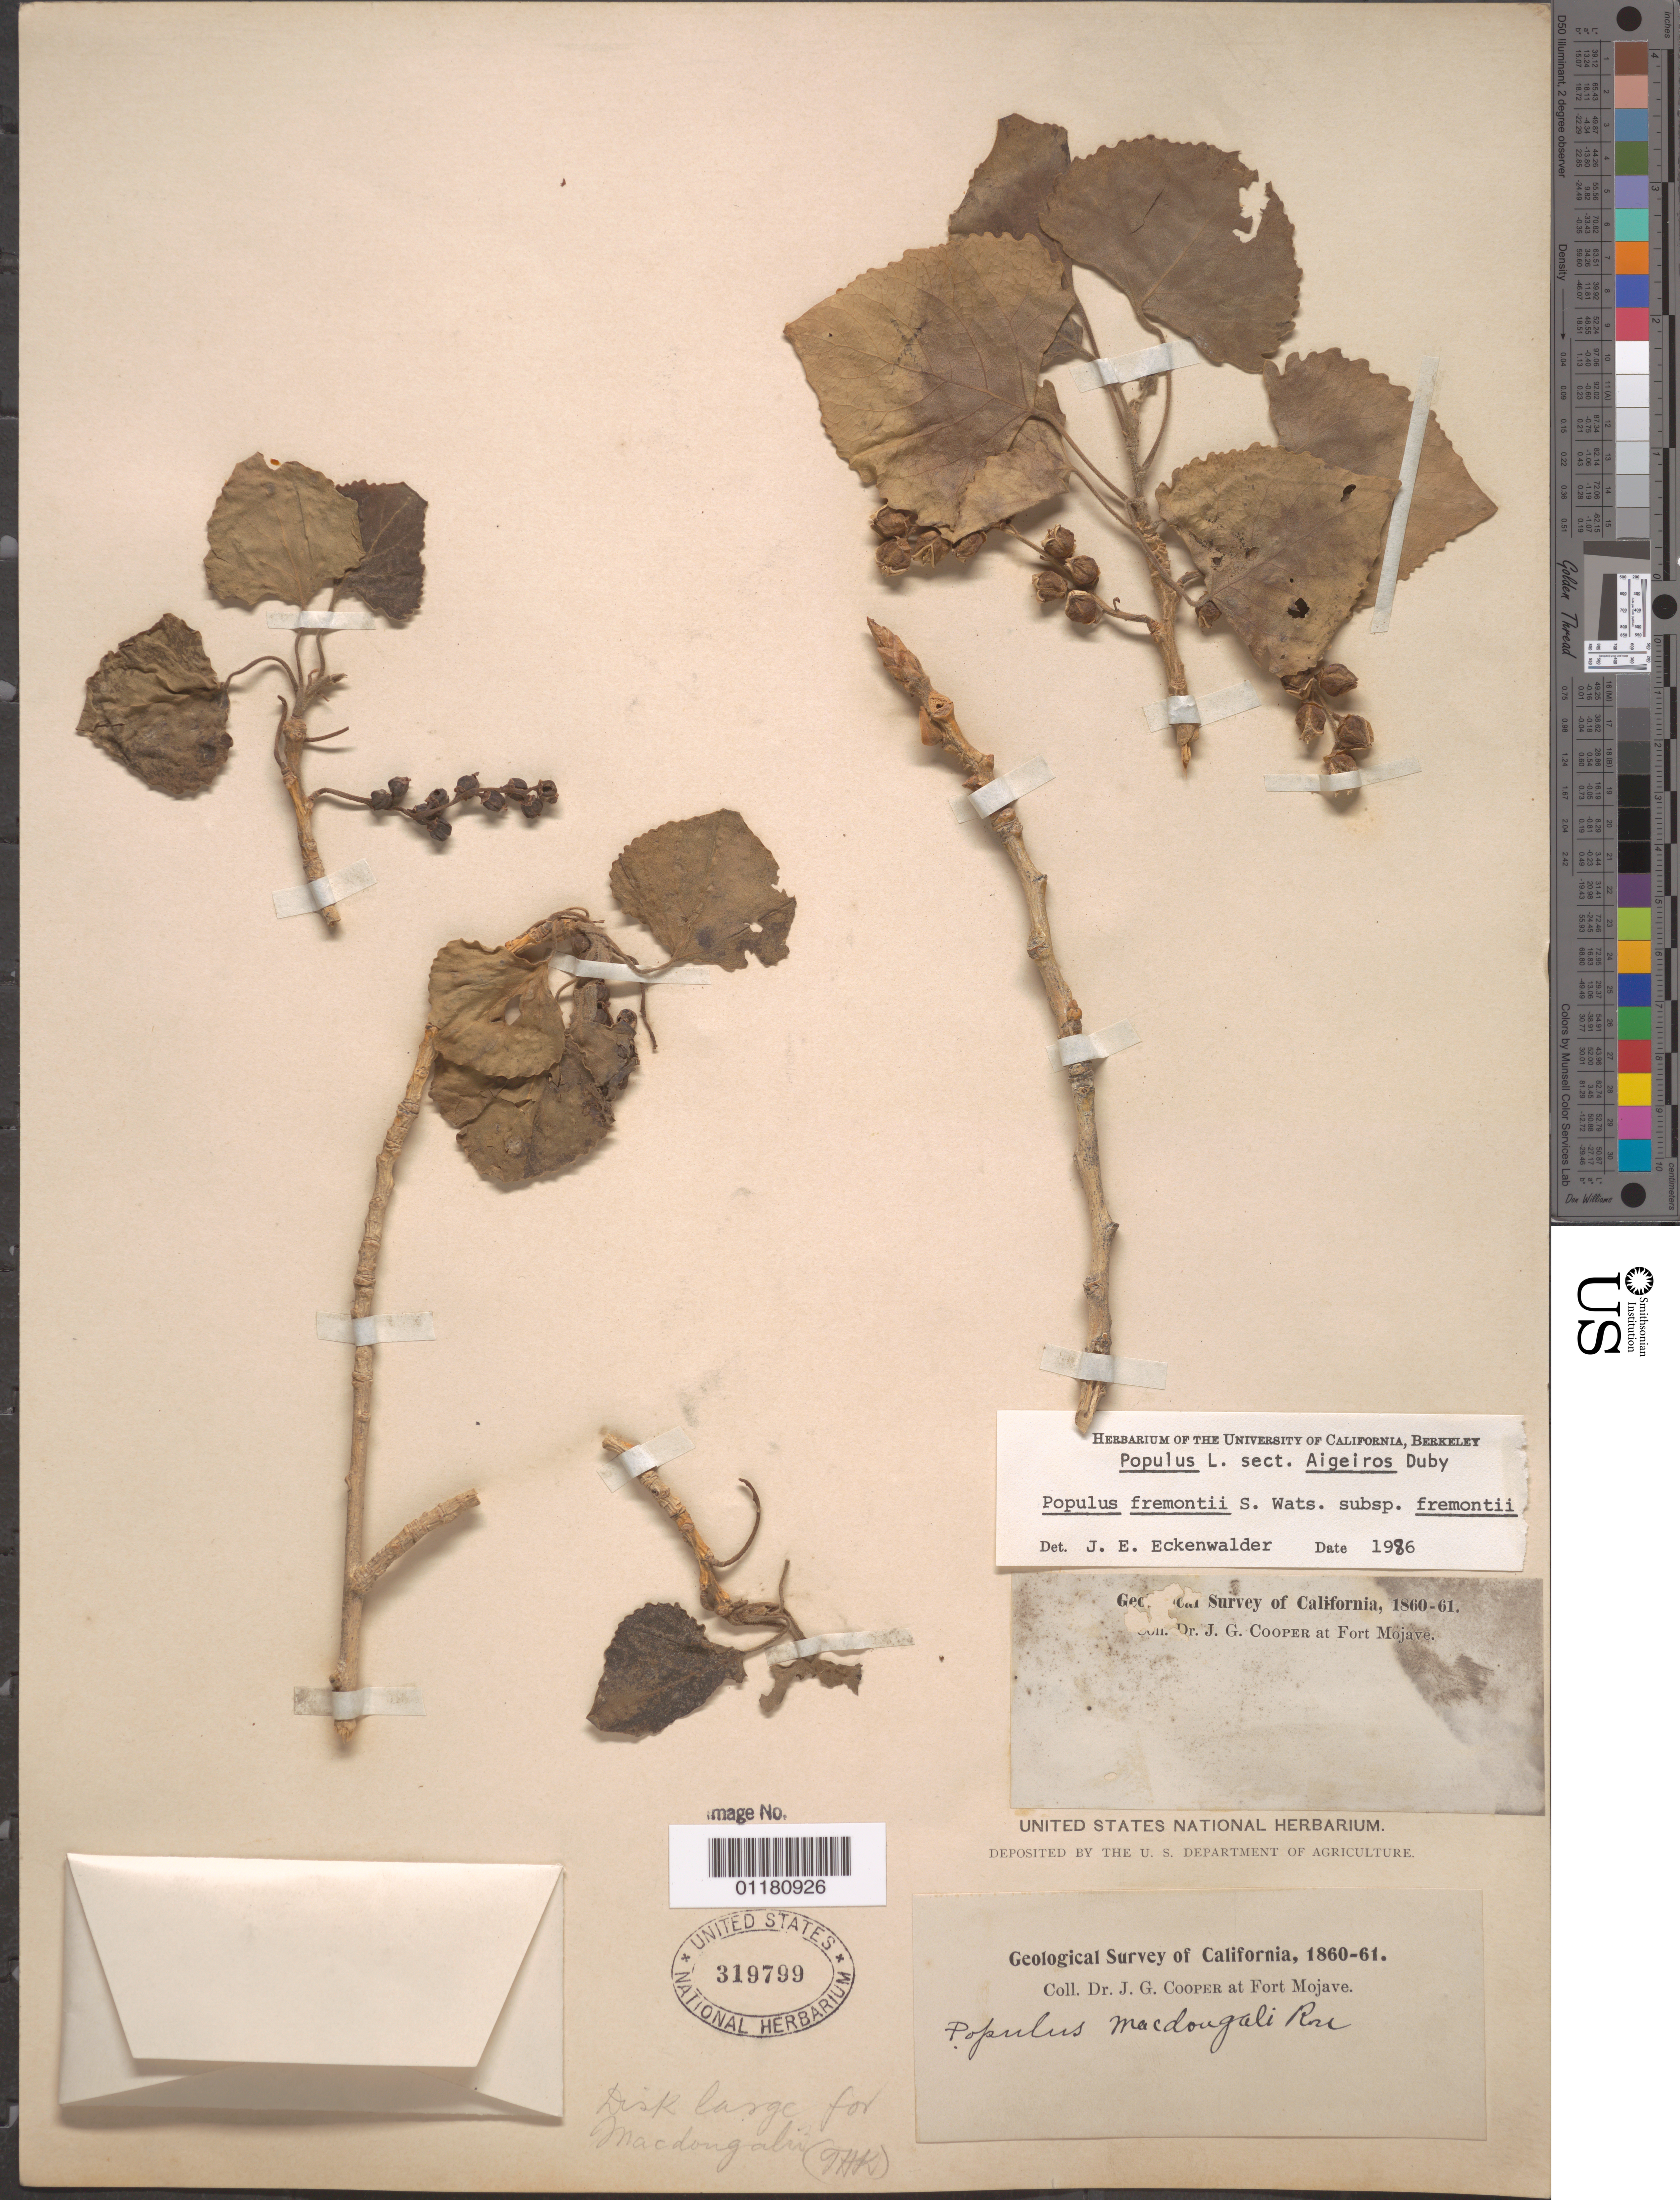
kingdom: Plantae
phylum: Tracheophyta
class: Magnoliopsida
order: Malpighiales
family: Salicaceae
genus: Populus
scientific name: Populus fremontii subsp. fremontii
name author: S. Watson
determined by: Eckenwalder, James E.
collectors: J. G. Cooper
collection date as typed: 1860 to -- --- 1861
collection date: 1860/1861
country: United States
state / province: California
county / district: San Bernardino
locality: Fort Mojave.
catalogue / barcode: US 319799